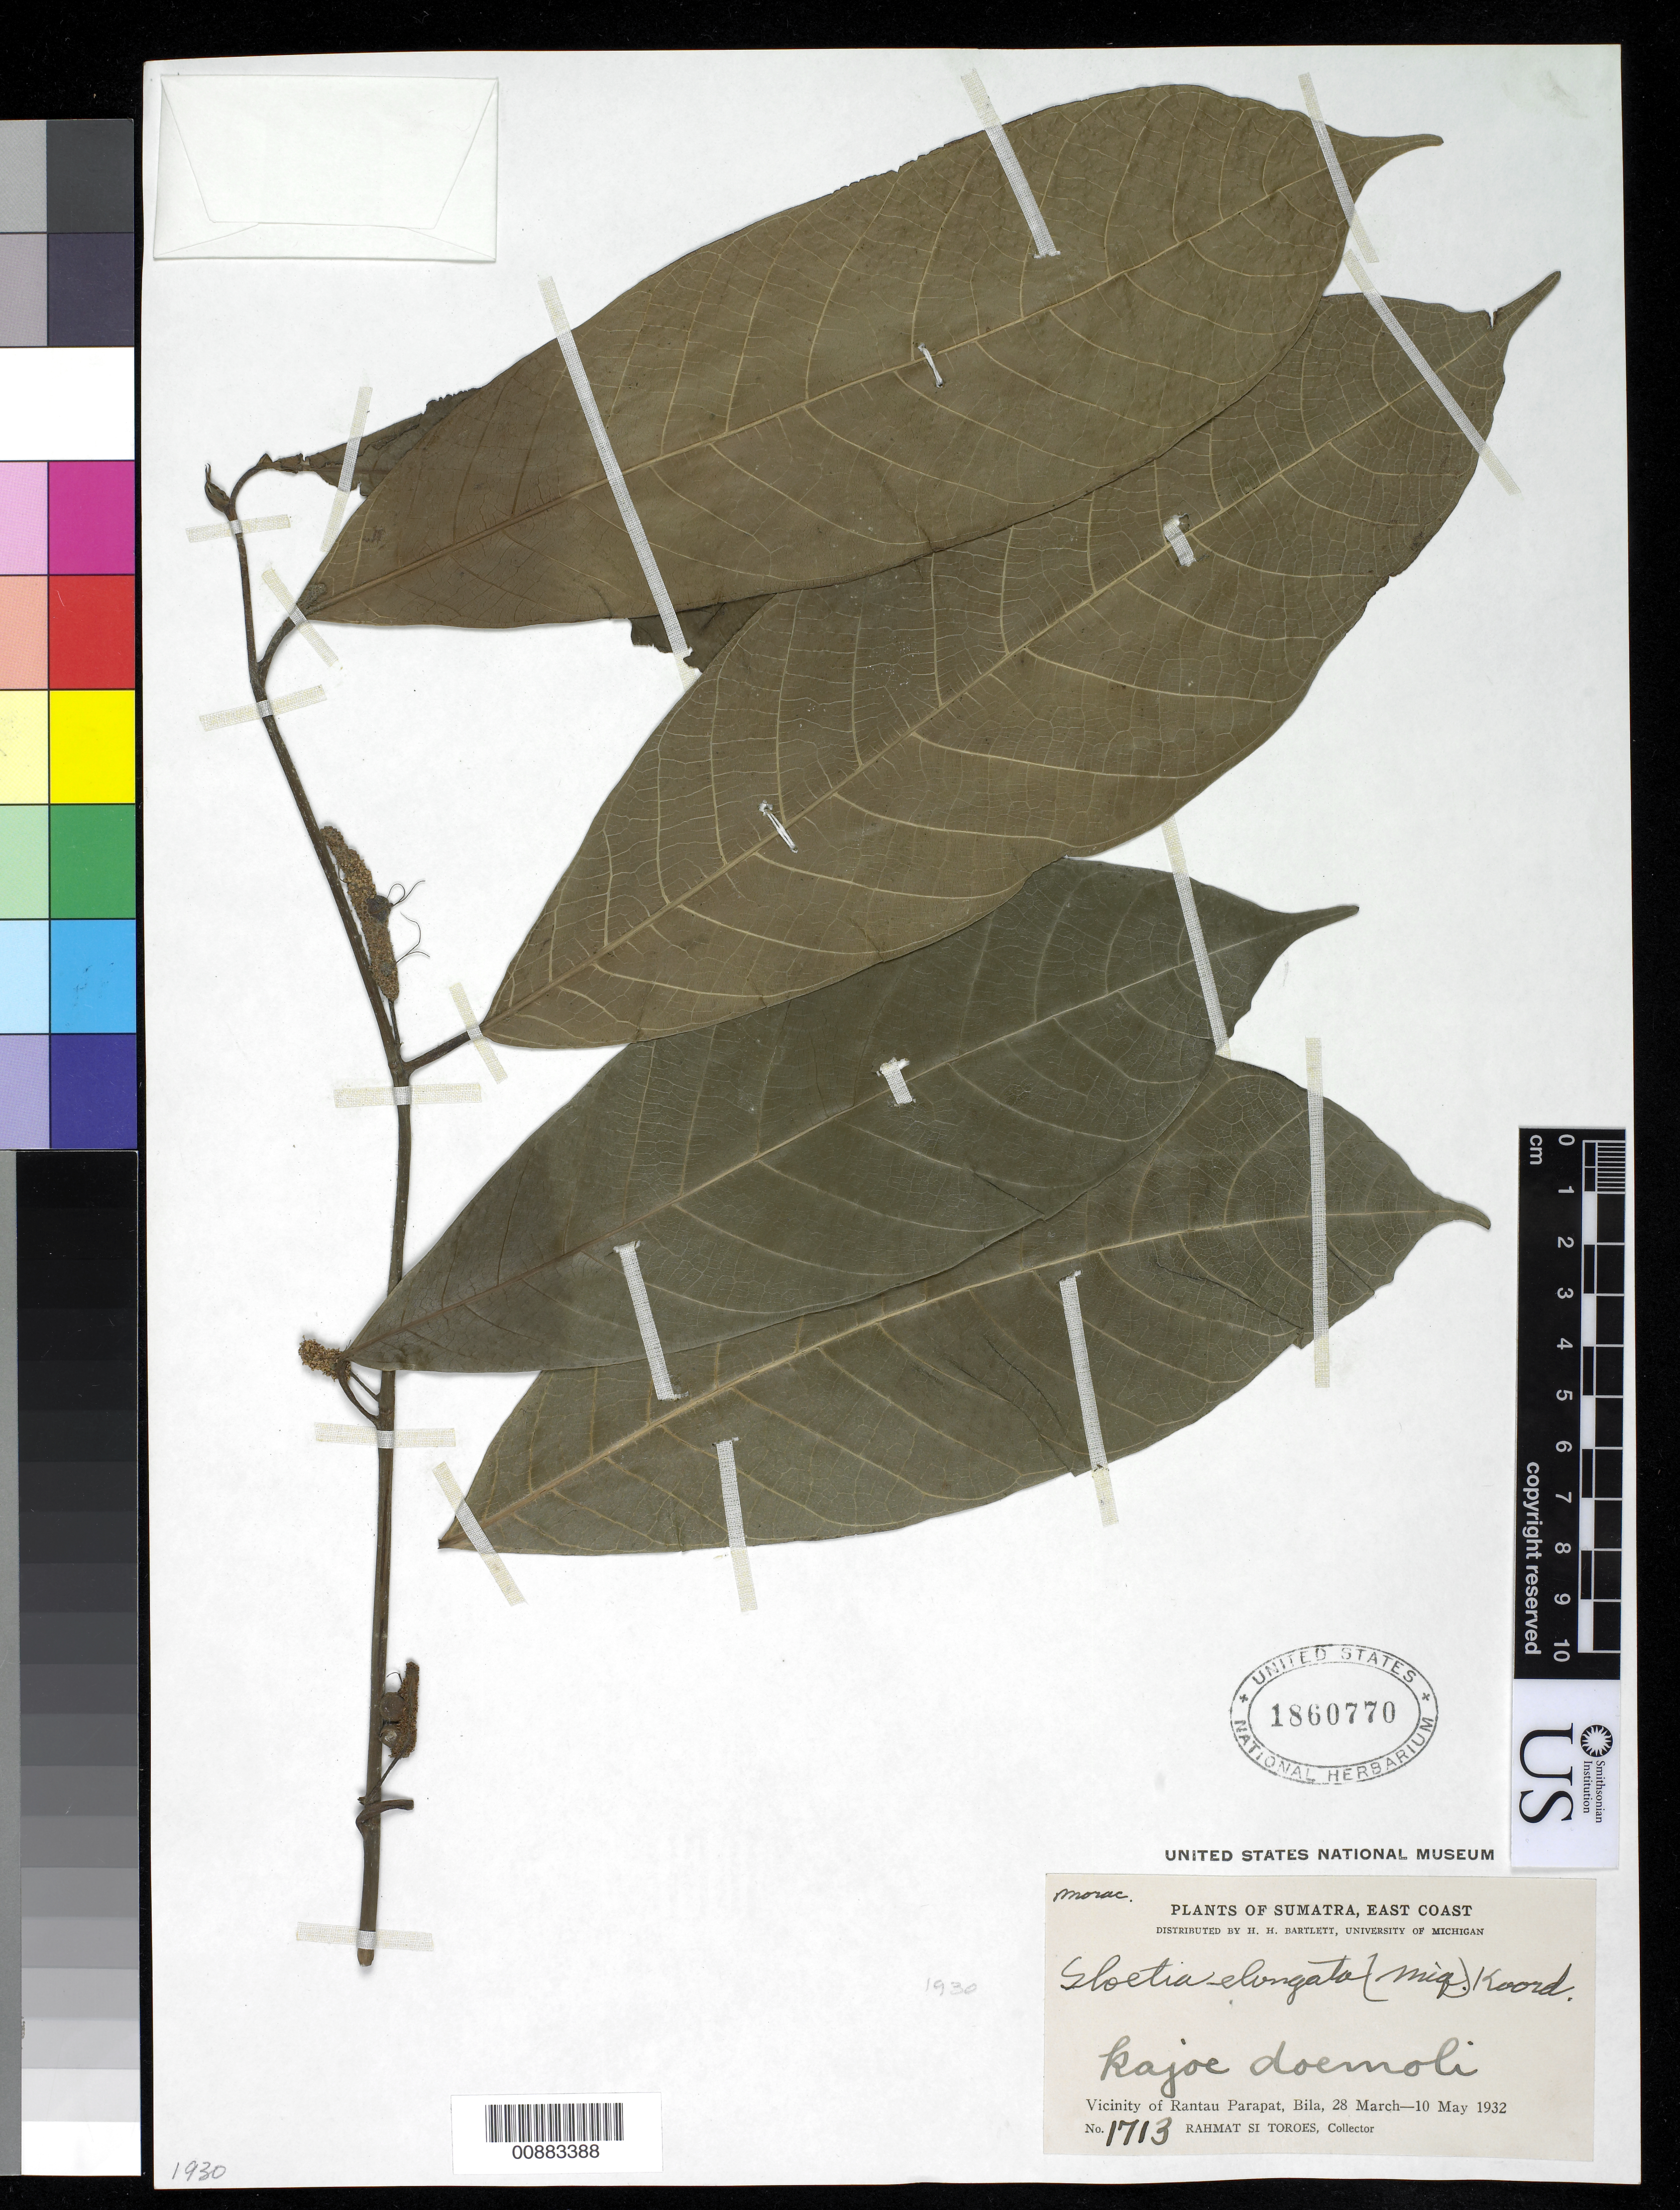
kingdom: Plantae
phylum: Tracheophyta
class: Magnoliopsida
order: Rosales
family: Moraceae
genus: Sloetia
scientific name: Sloetia elongata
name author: (Miq.) Koord.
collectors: Rahmat Si Boeea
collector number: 1713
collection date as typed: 28 Mar 1932 to 10 May 1932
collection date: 1932-03-28/1932-05-10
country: Indonesia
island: Sumatra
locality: In the vicinity of Rantau Parapat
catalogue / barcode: US 1860770